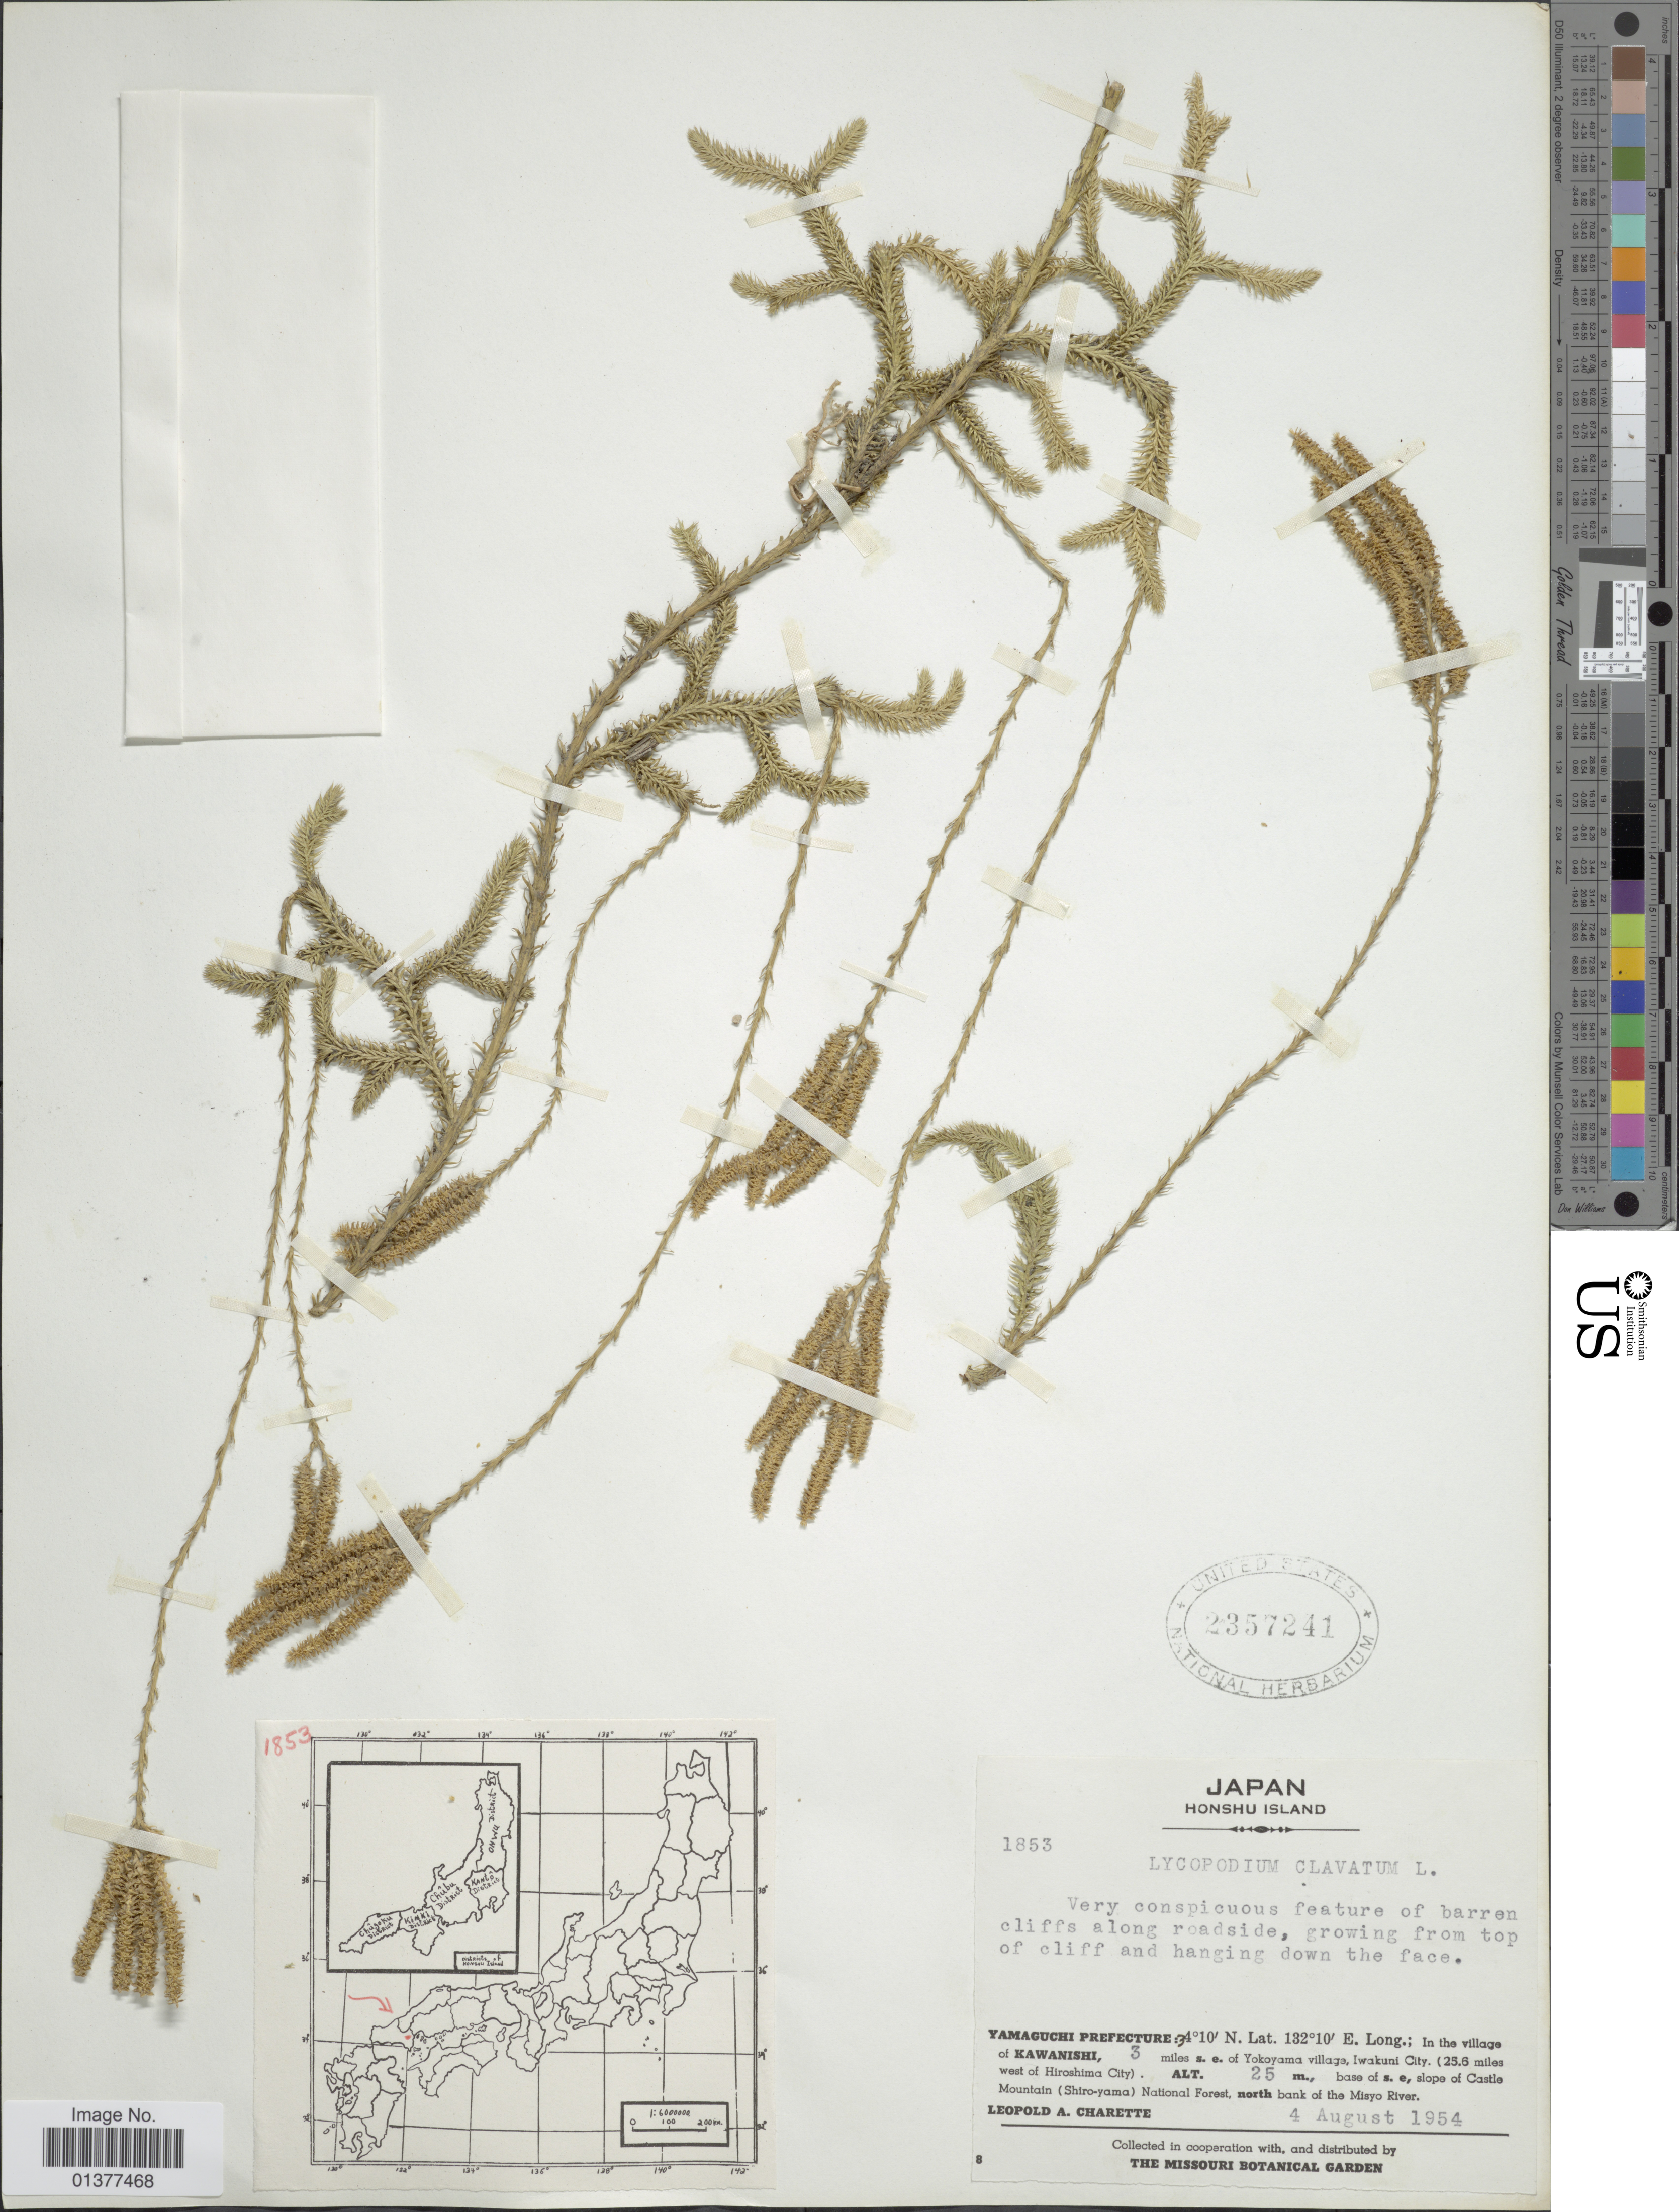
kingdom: Plantae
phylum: Tracheophyta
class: Lycopodiopsida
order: Lycopodiales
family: Lycopodiaceae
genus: Lycopodium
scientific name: Lycopodium clavatum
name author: L.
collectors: L. A. Charette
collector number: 1853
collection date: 1954-08-04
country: Japan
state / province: Yamaguti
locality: In the village of Kawanishi, 3miles s.e. of Yokoyama village, Iwakuni City,(25.6 miles west of Hiroshima city, s.e. slope of Castle mountain(Shiro-yama) National forest, north bank of the Mayo river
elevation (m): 25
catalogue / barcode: US 2357241